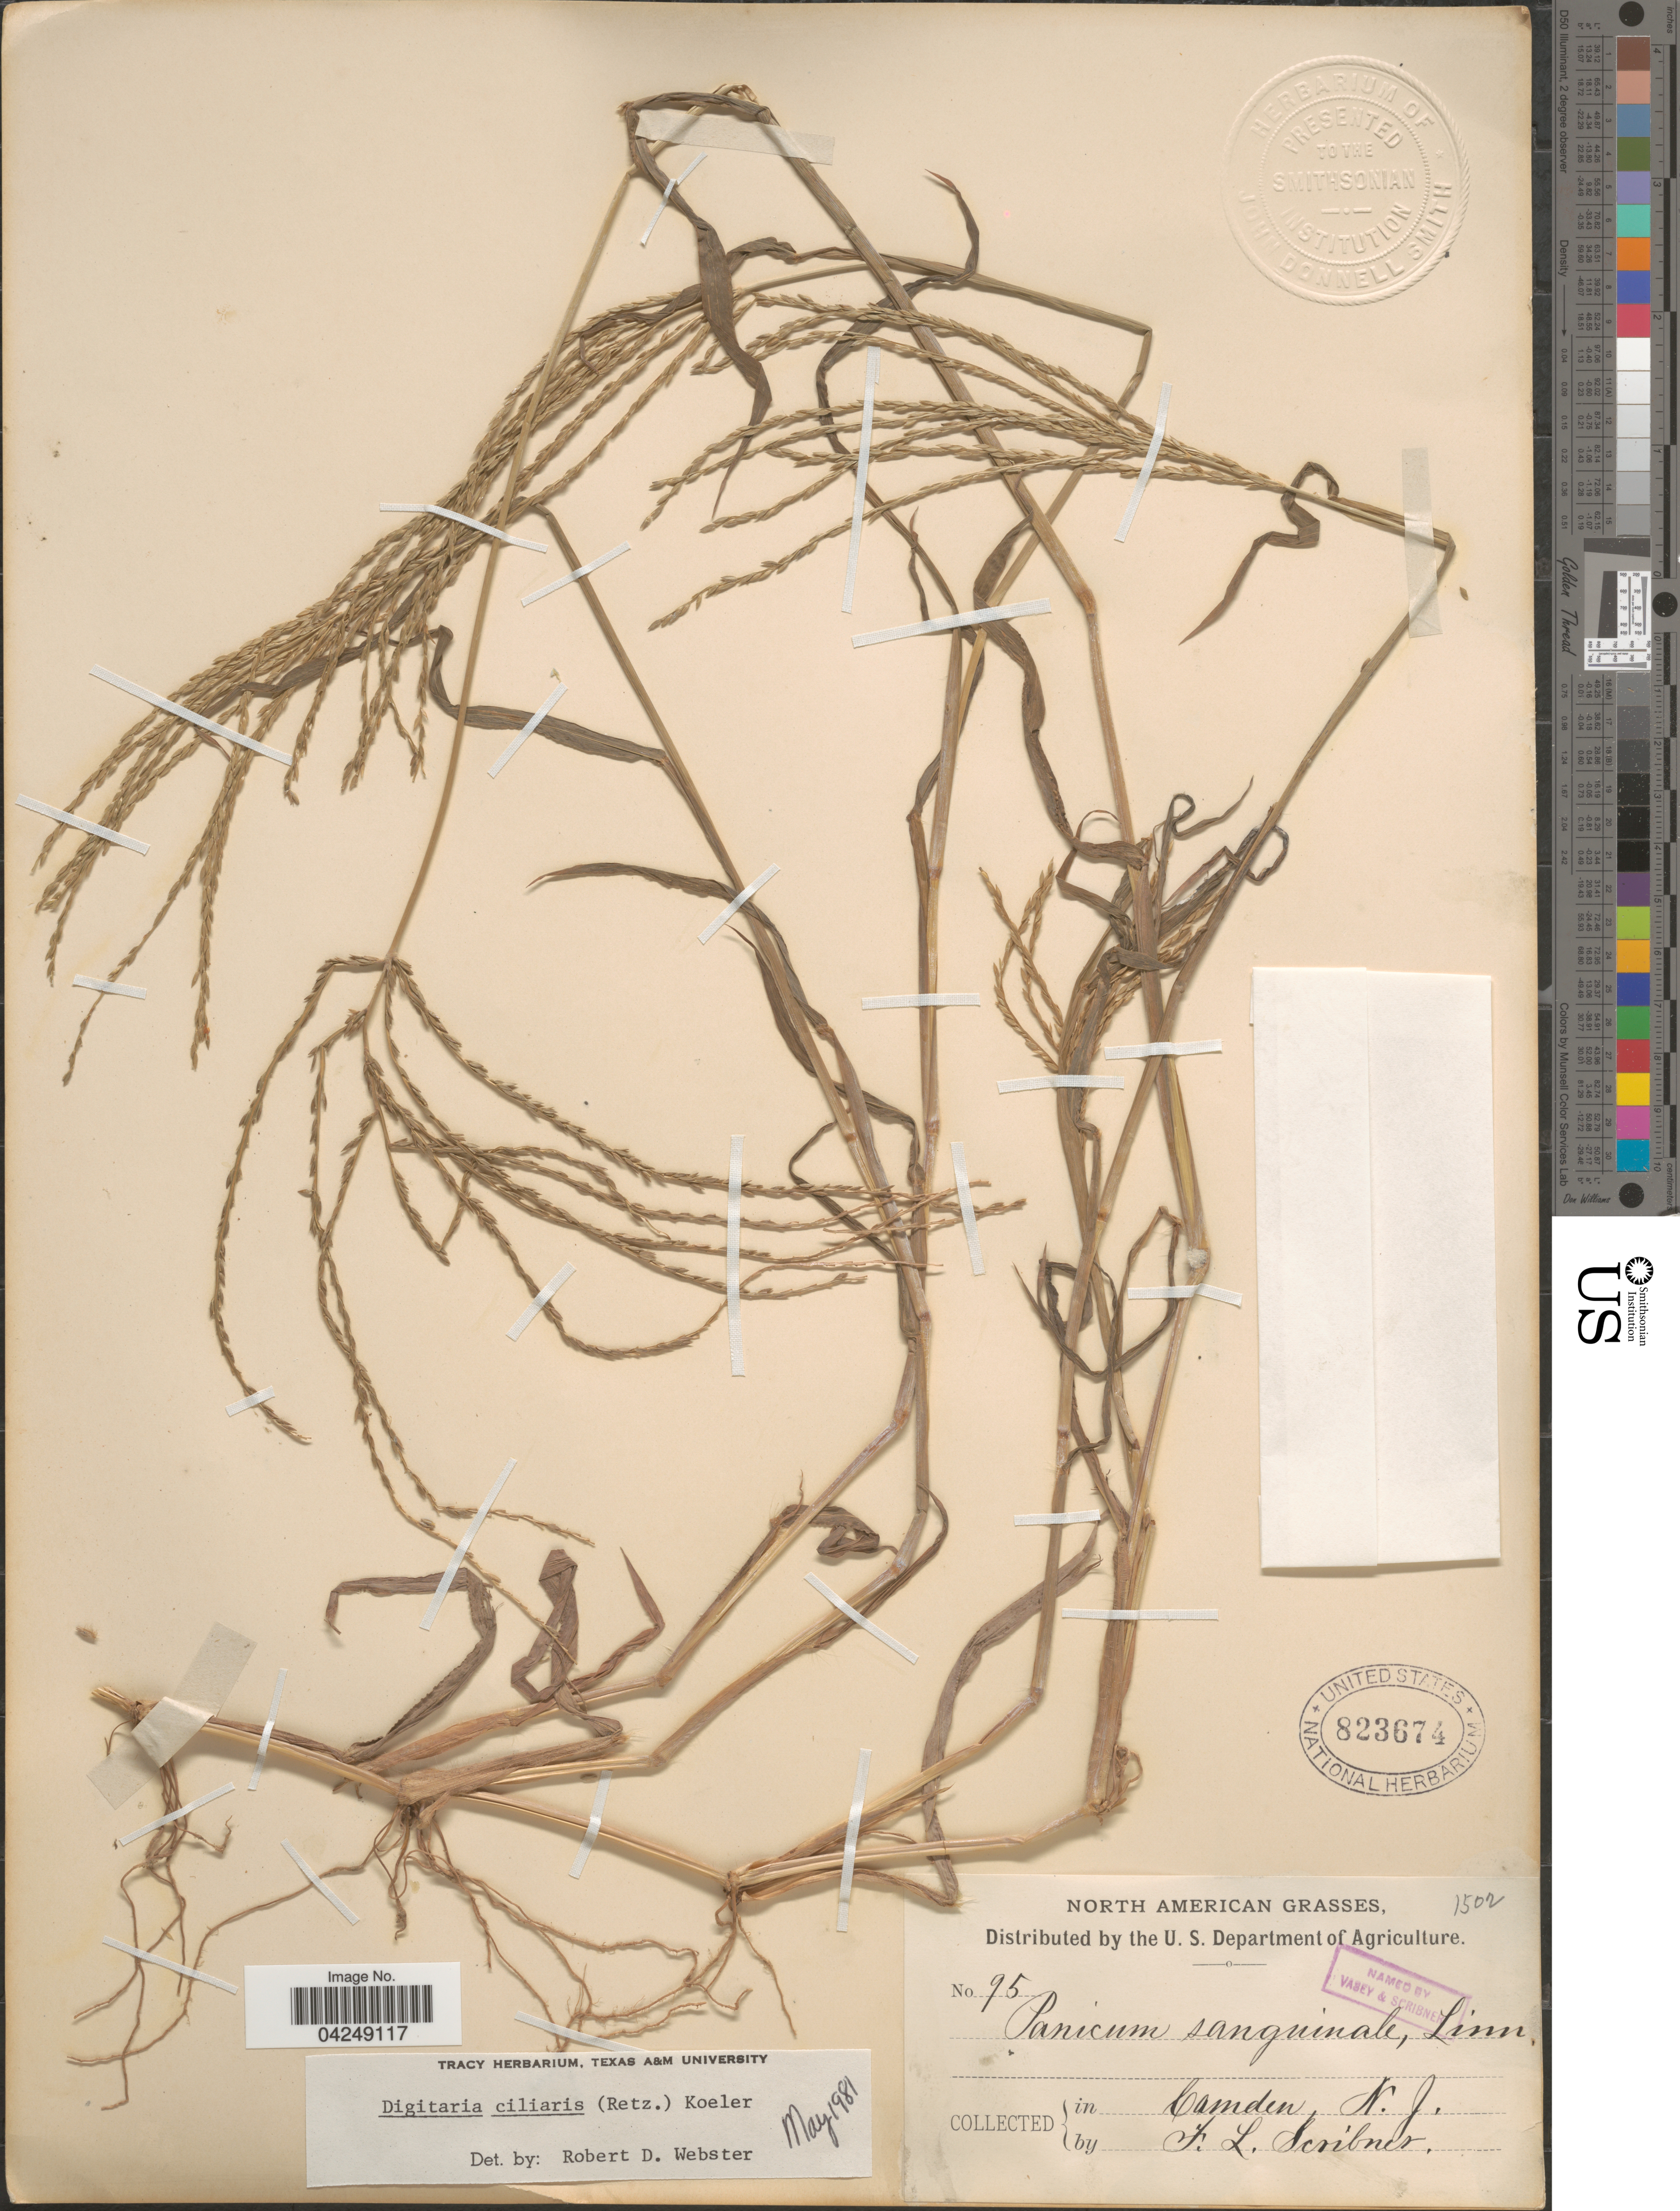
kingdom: Plantae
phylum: Tracheophyta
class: Liliopsida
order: Poales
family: Poaceae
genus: Digitaria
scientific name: Digitaria ciliaris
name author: (Retz.) Koeler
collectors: F. L. Scribner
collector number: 95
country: United States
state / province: New Jersey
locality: Camden.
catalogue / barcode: US 823674